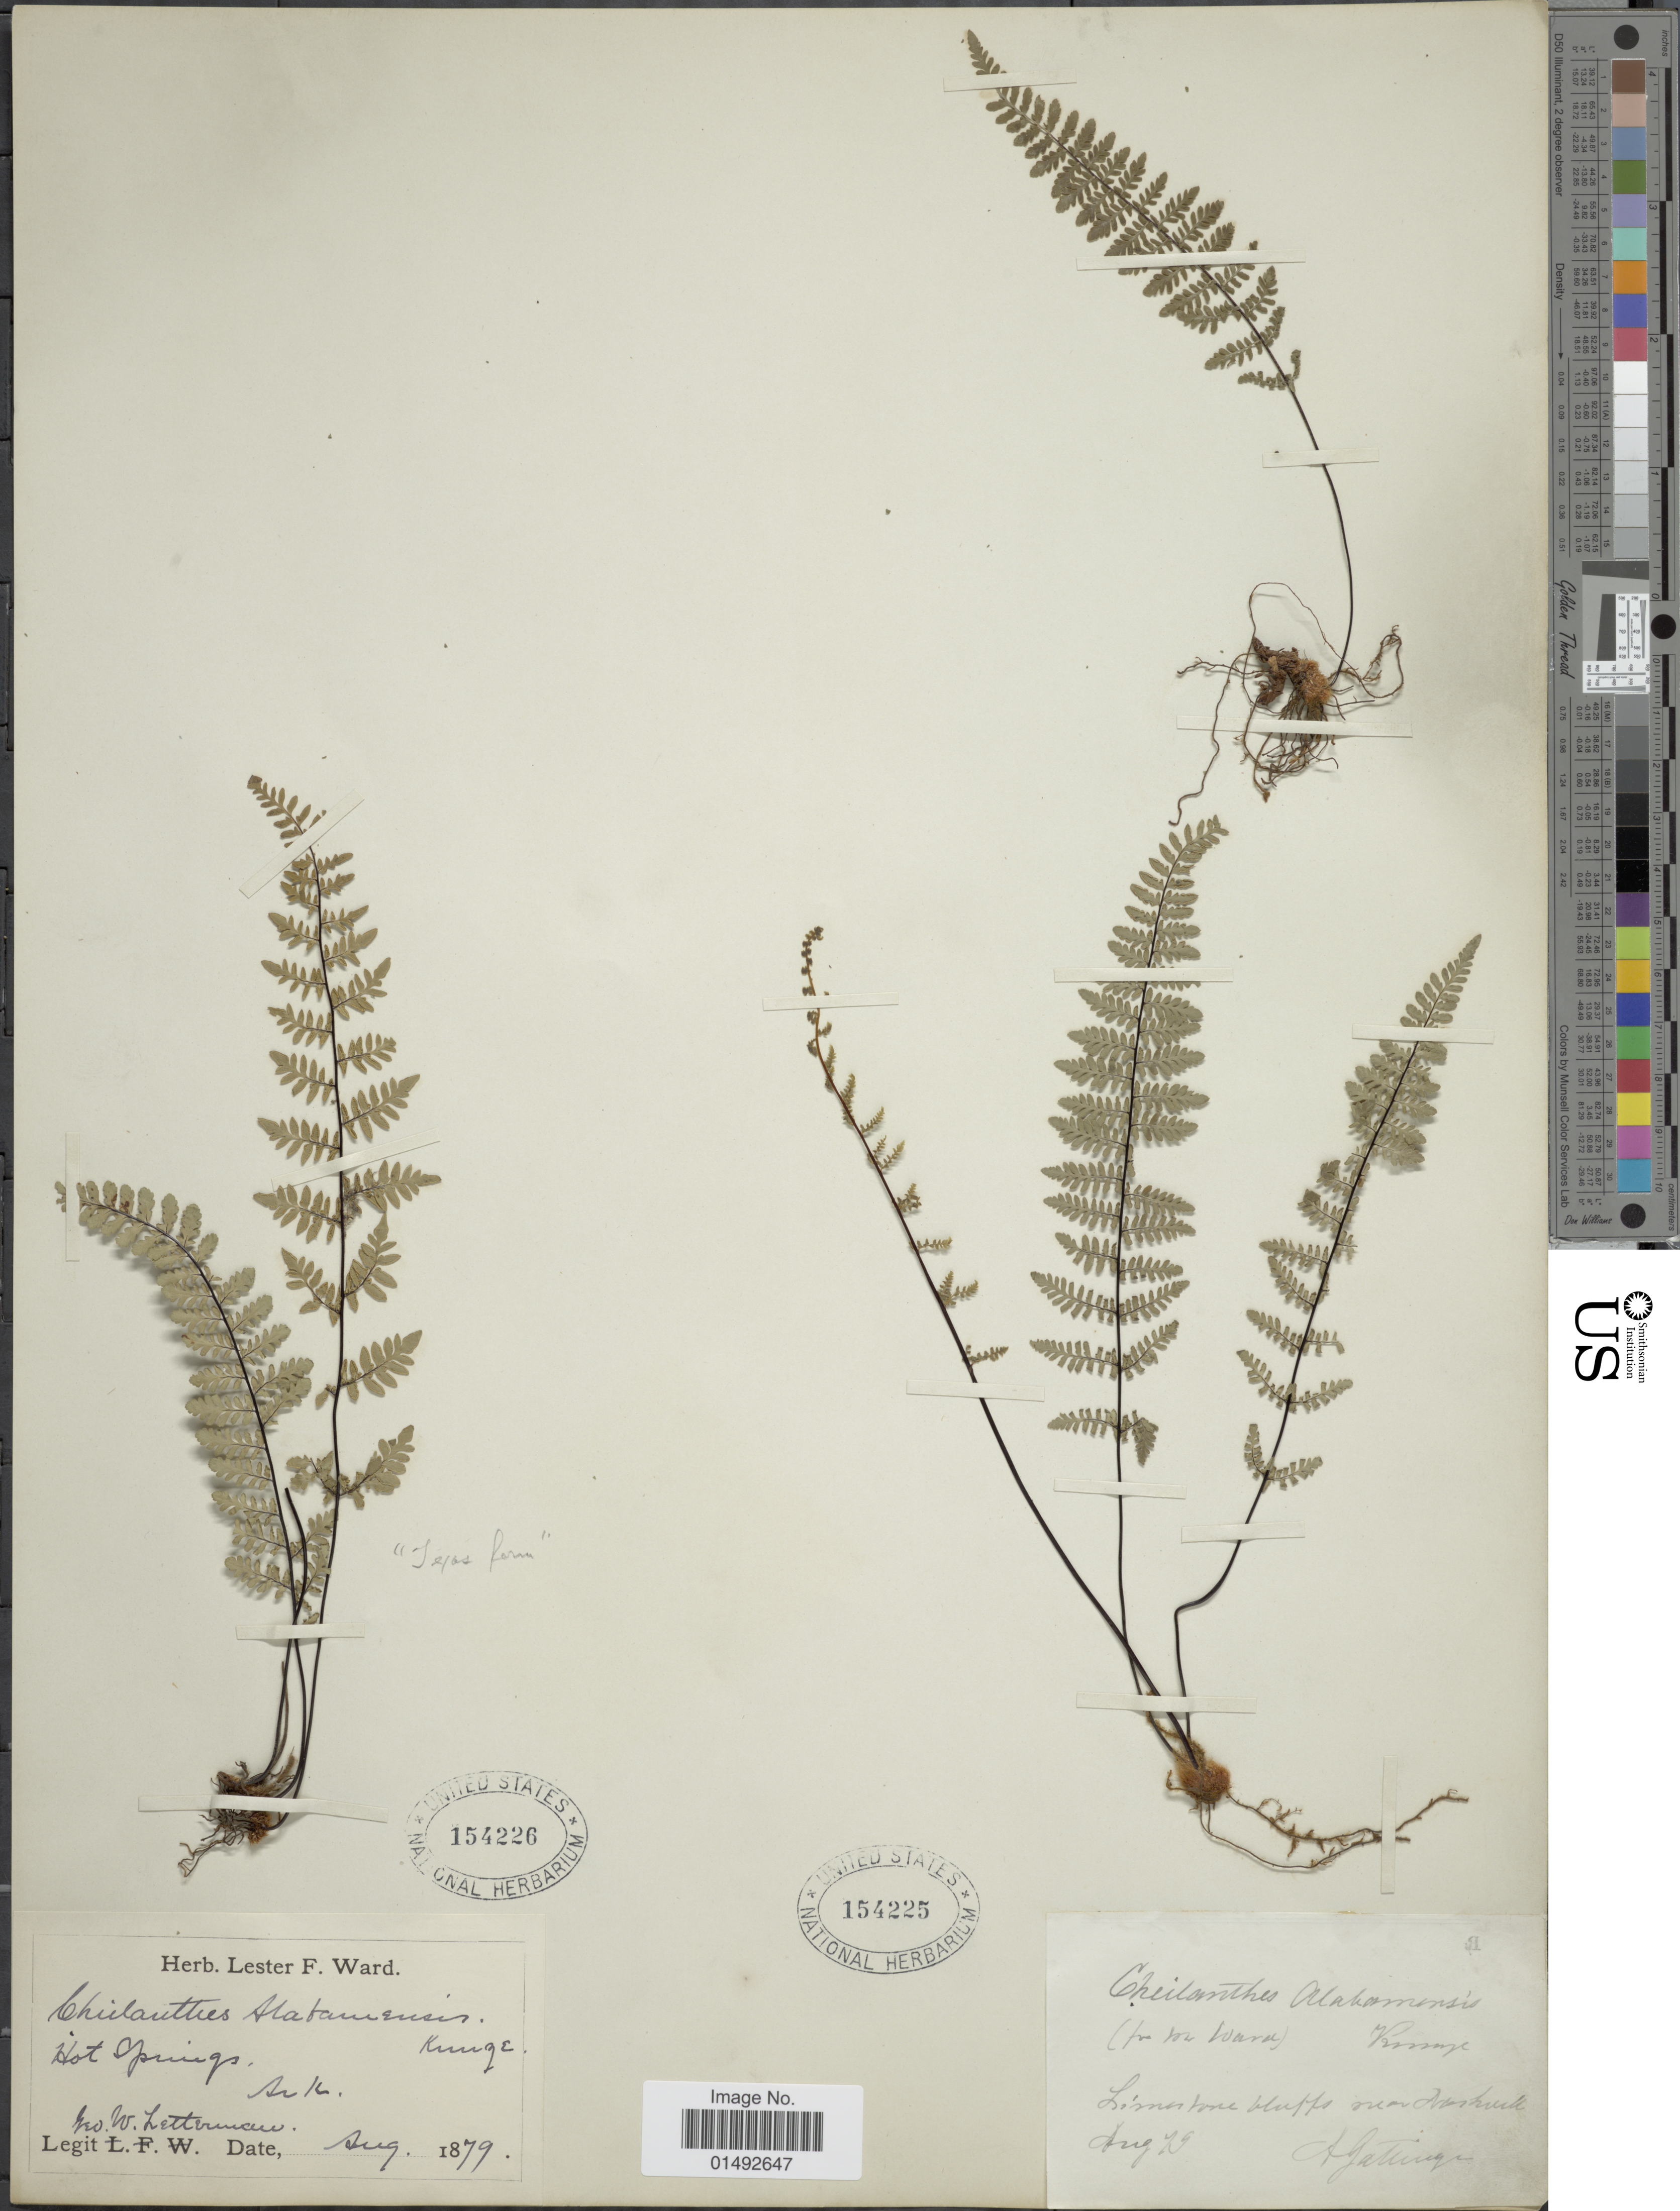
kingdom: Plantae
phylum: Tracheophyta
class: Polypodiopsida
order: Polypodiales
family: Pteridaceae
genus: Myriopteris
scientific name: Myriopteris alabamensis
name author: (Buckley) Grusz & Windham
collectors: A. Gattinger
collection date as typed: Transcribed d/m/y: /8/79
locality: Limestone bluffs [illegible text]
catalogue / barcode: US 154225-2